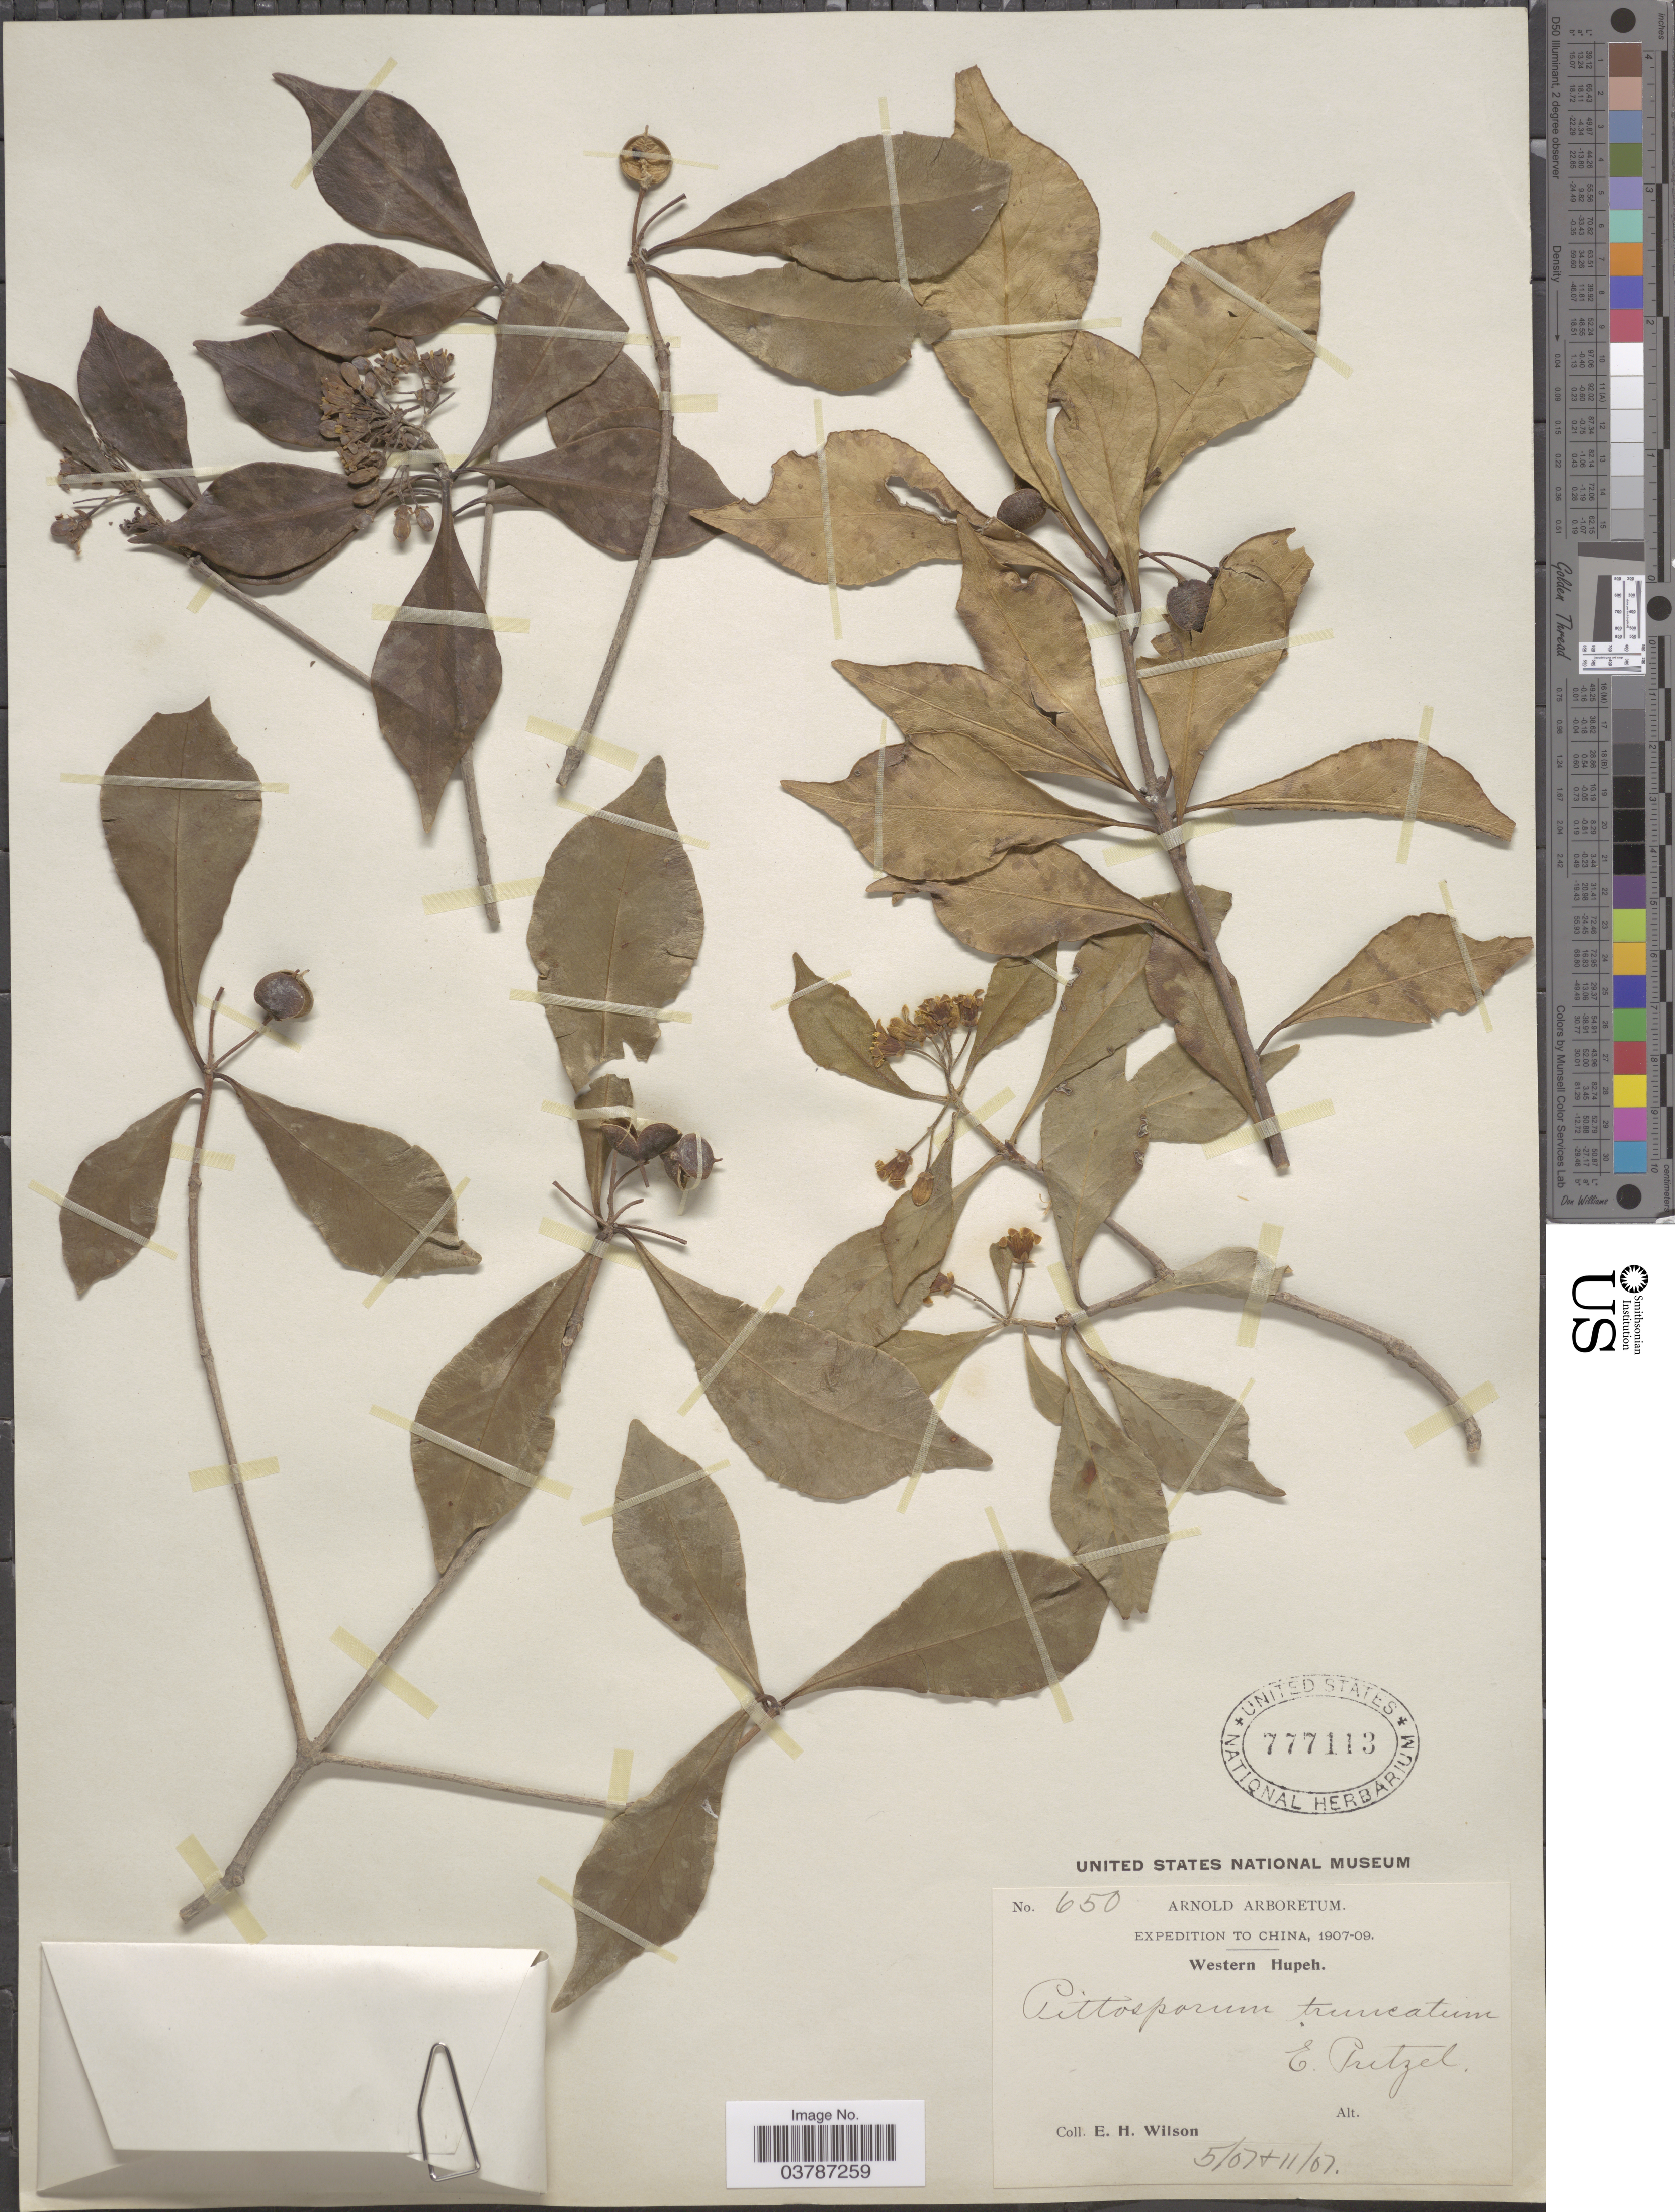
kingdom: Plantae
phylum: Tracheophyta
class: Magnoliopsida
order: Apiales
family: Pittosporaceae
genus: Pittosporum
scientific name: Pittosporum truncatum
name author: E. Pritz. ex Diels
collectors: E. Wilson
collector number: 650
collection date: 1907-05/1907-11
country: China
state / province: Hubei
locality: Western Hupeh.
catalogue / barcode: US 777113